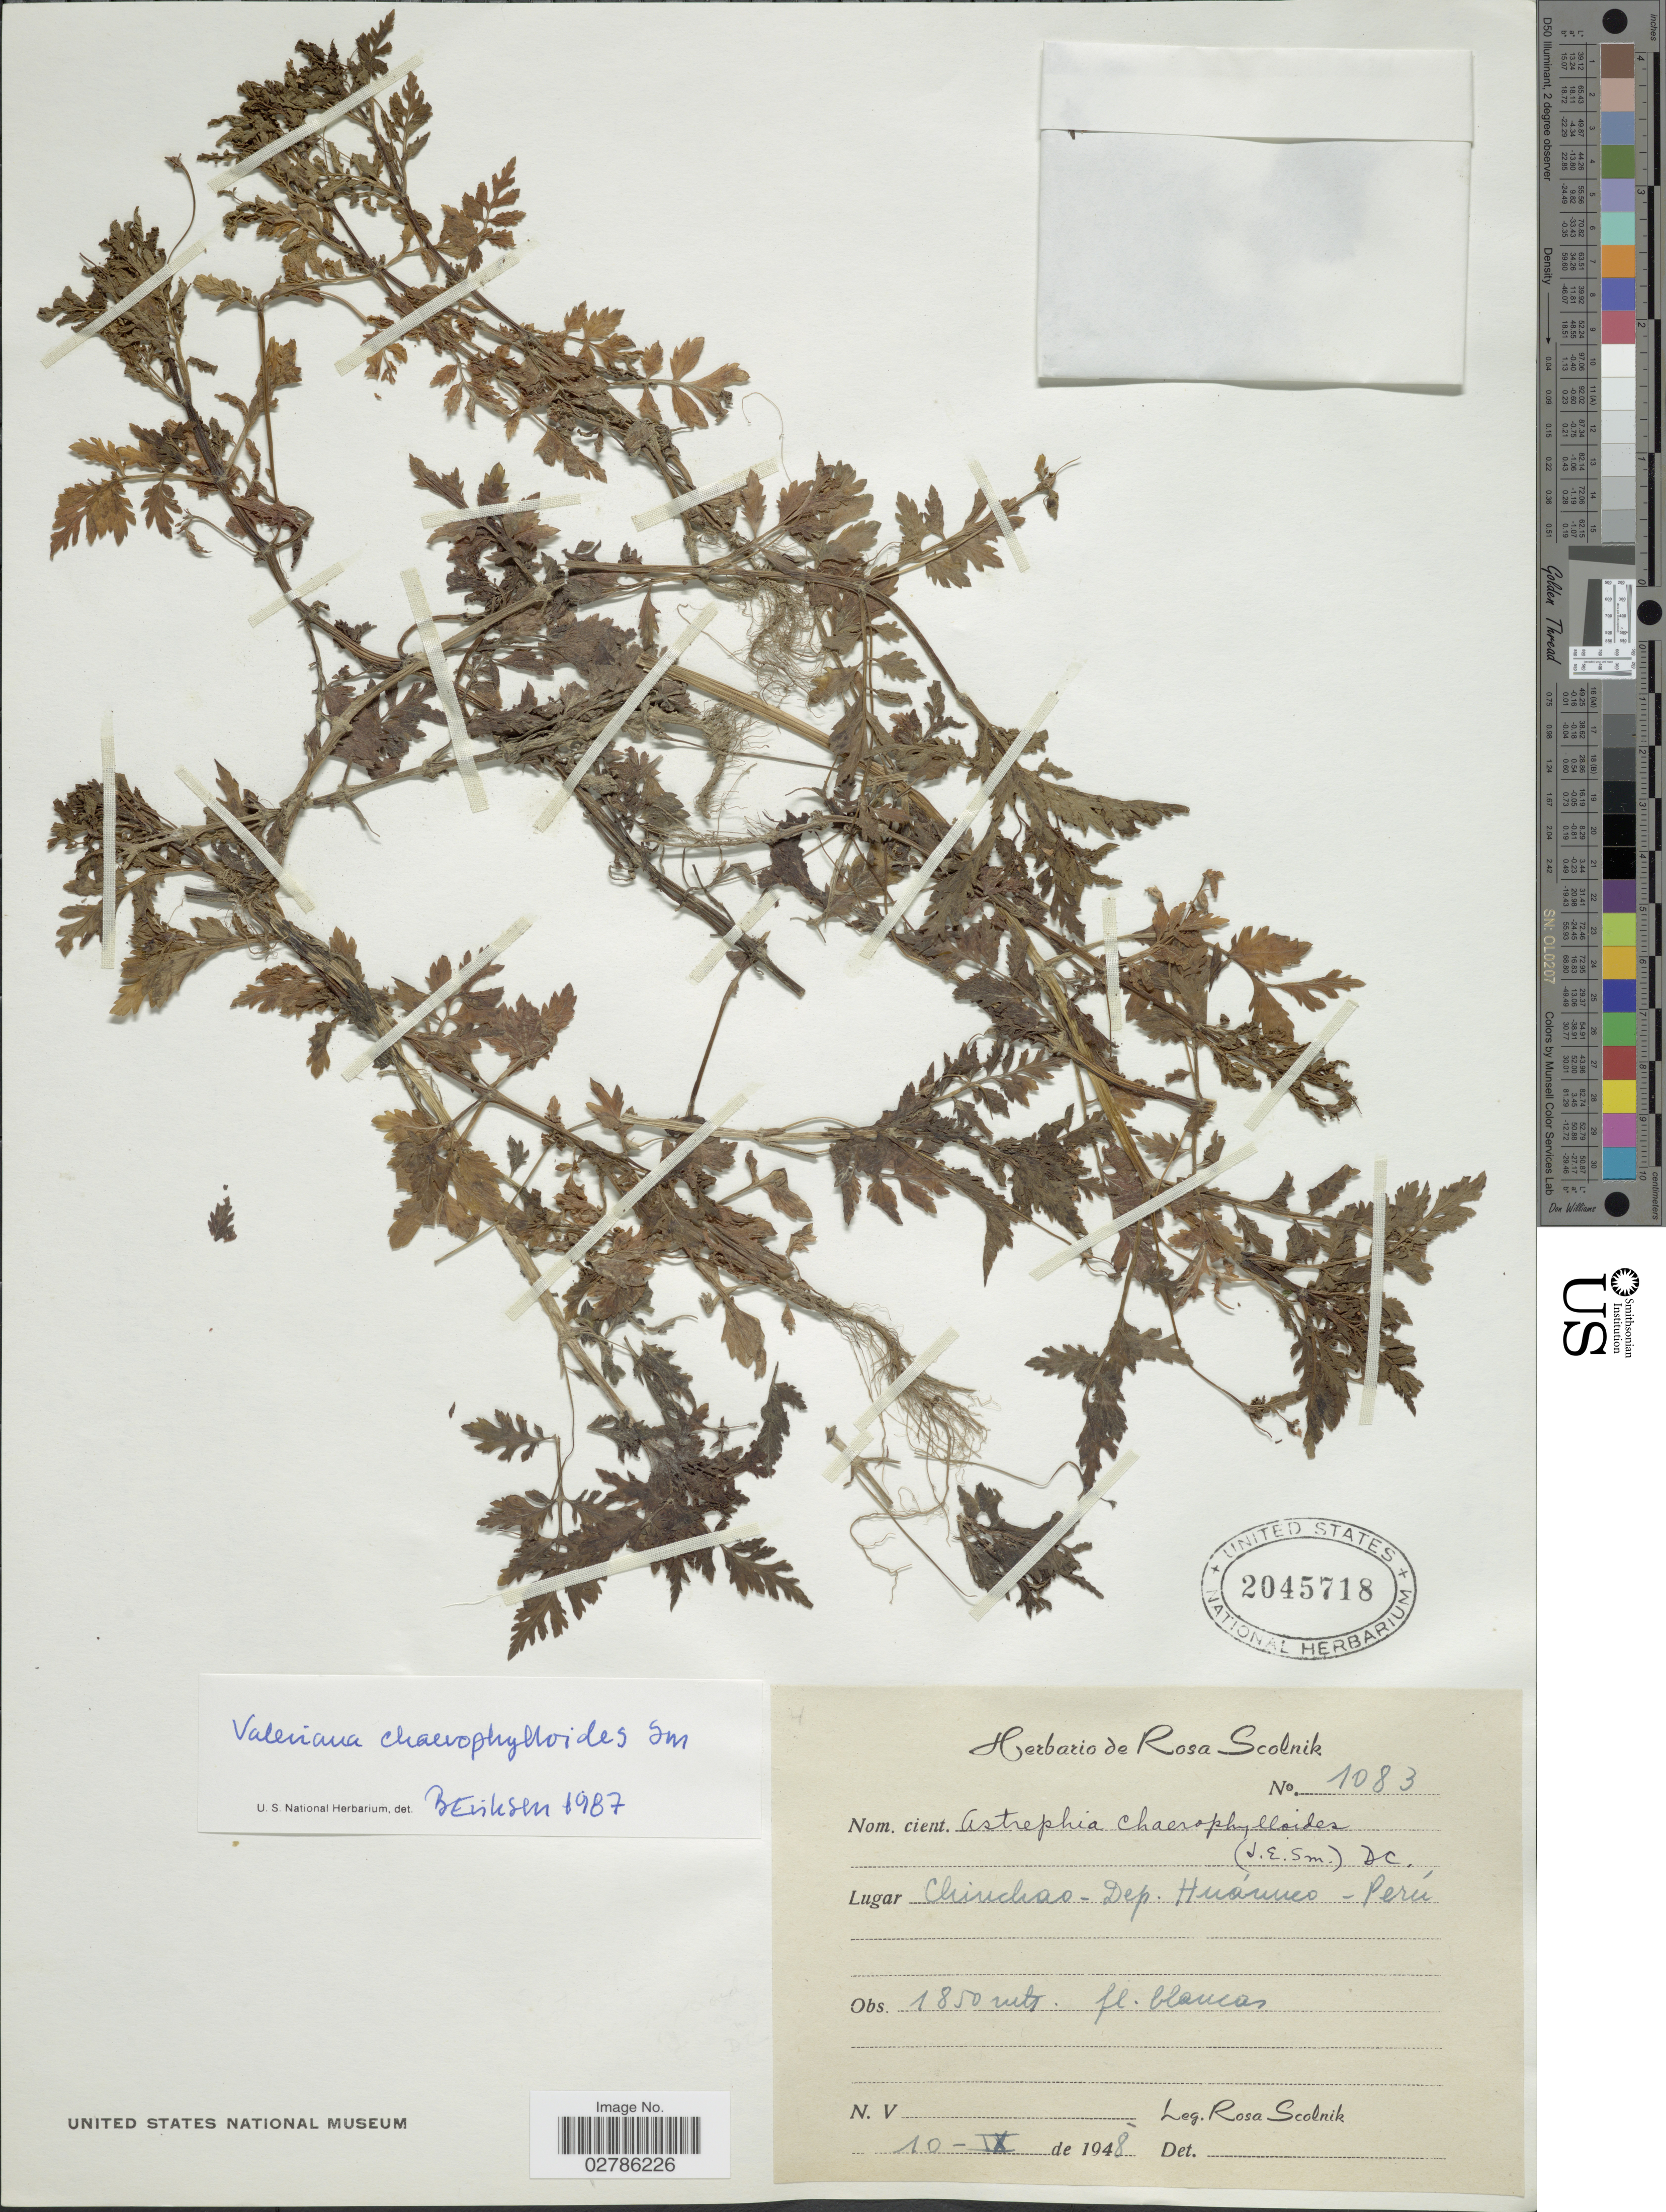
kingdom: Plantae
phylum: Tracheophyta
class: Magnoliopsida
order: Dipsacales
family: Caprifoliaceae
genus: Astrephia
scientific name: Astrephia chaerophylloides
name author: (Sm.) DC.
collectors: R. Scolnik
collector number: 1083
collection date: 1948-09-10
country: Peru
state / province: Huánuco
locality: Chinchao, Dep. Huánuco.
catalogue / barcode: US 2045718